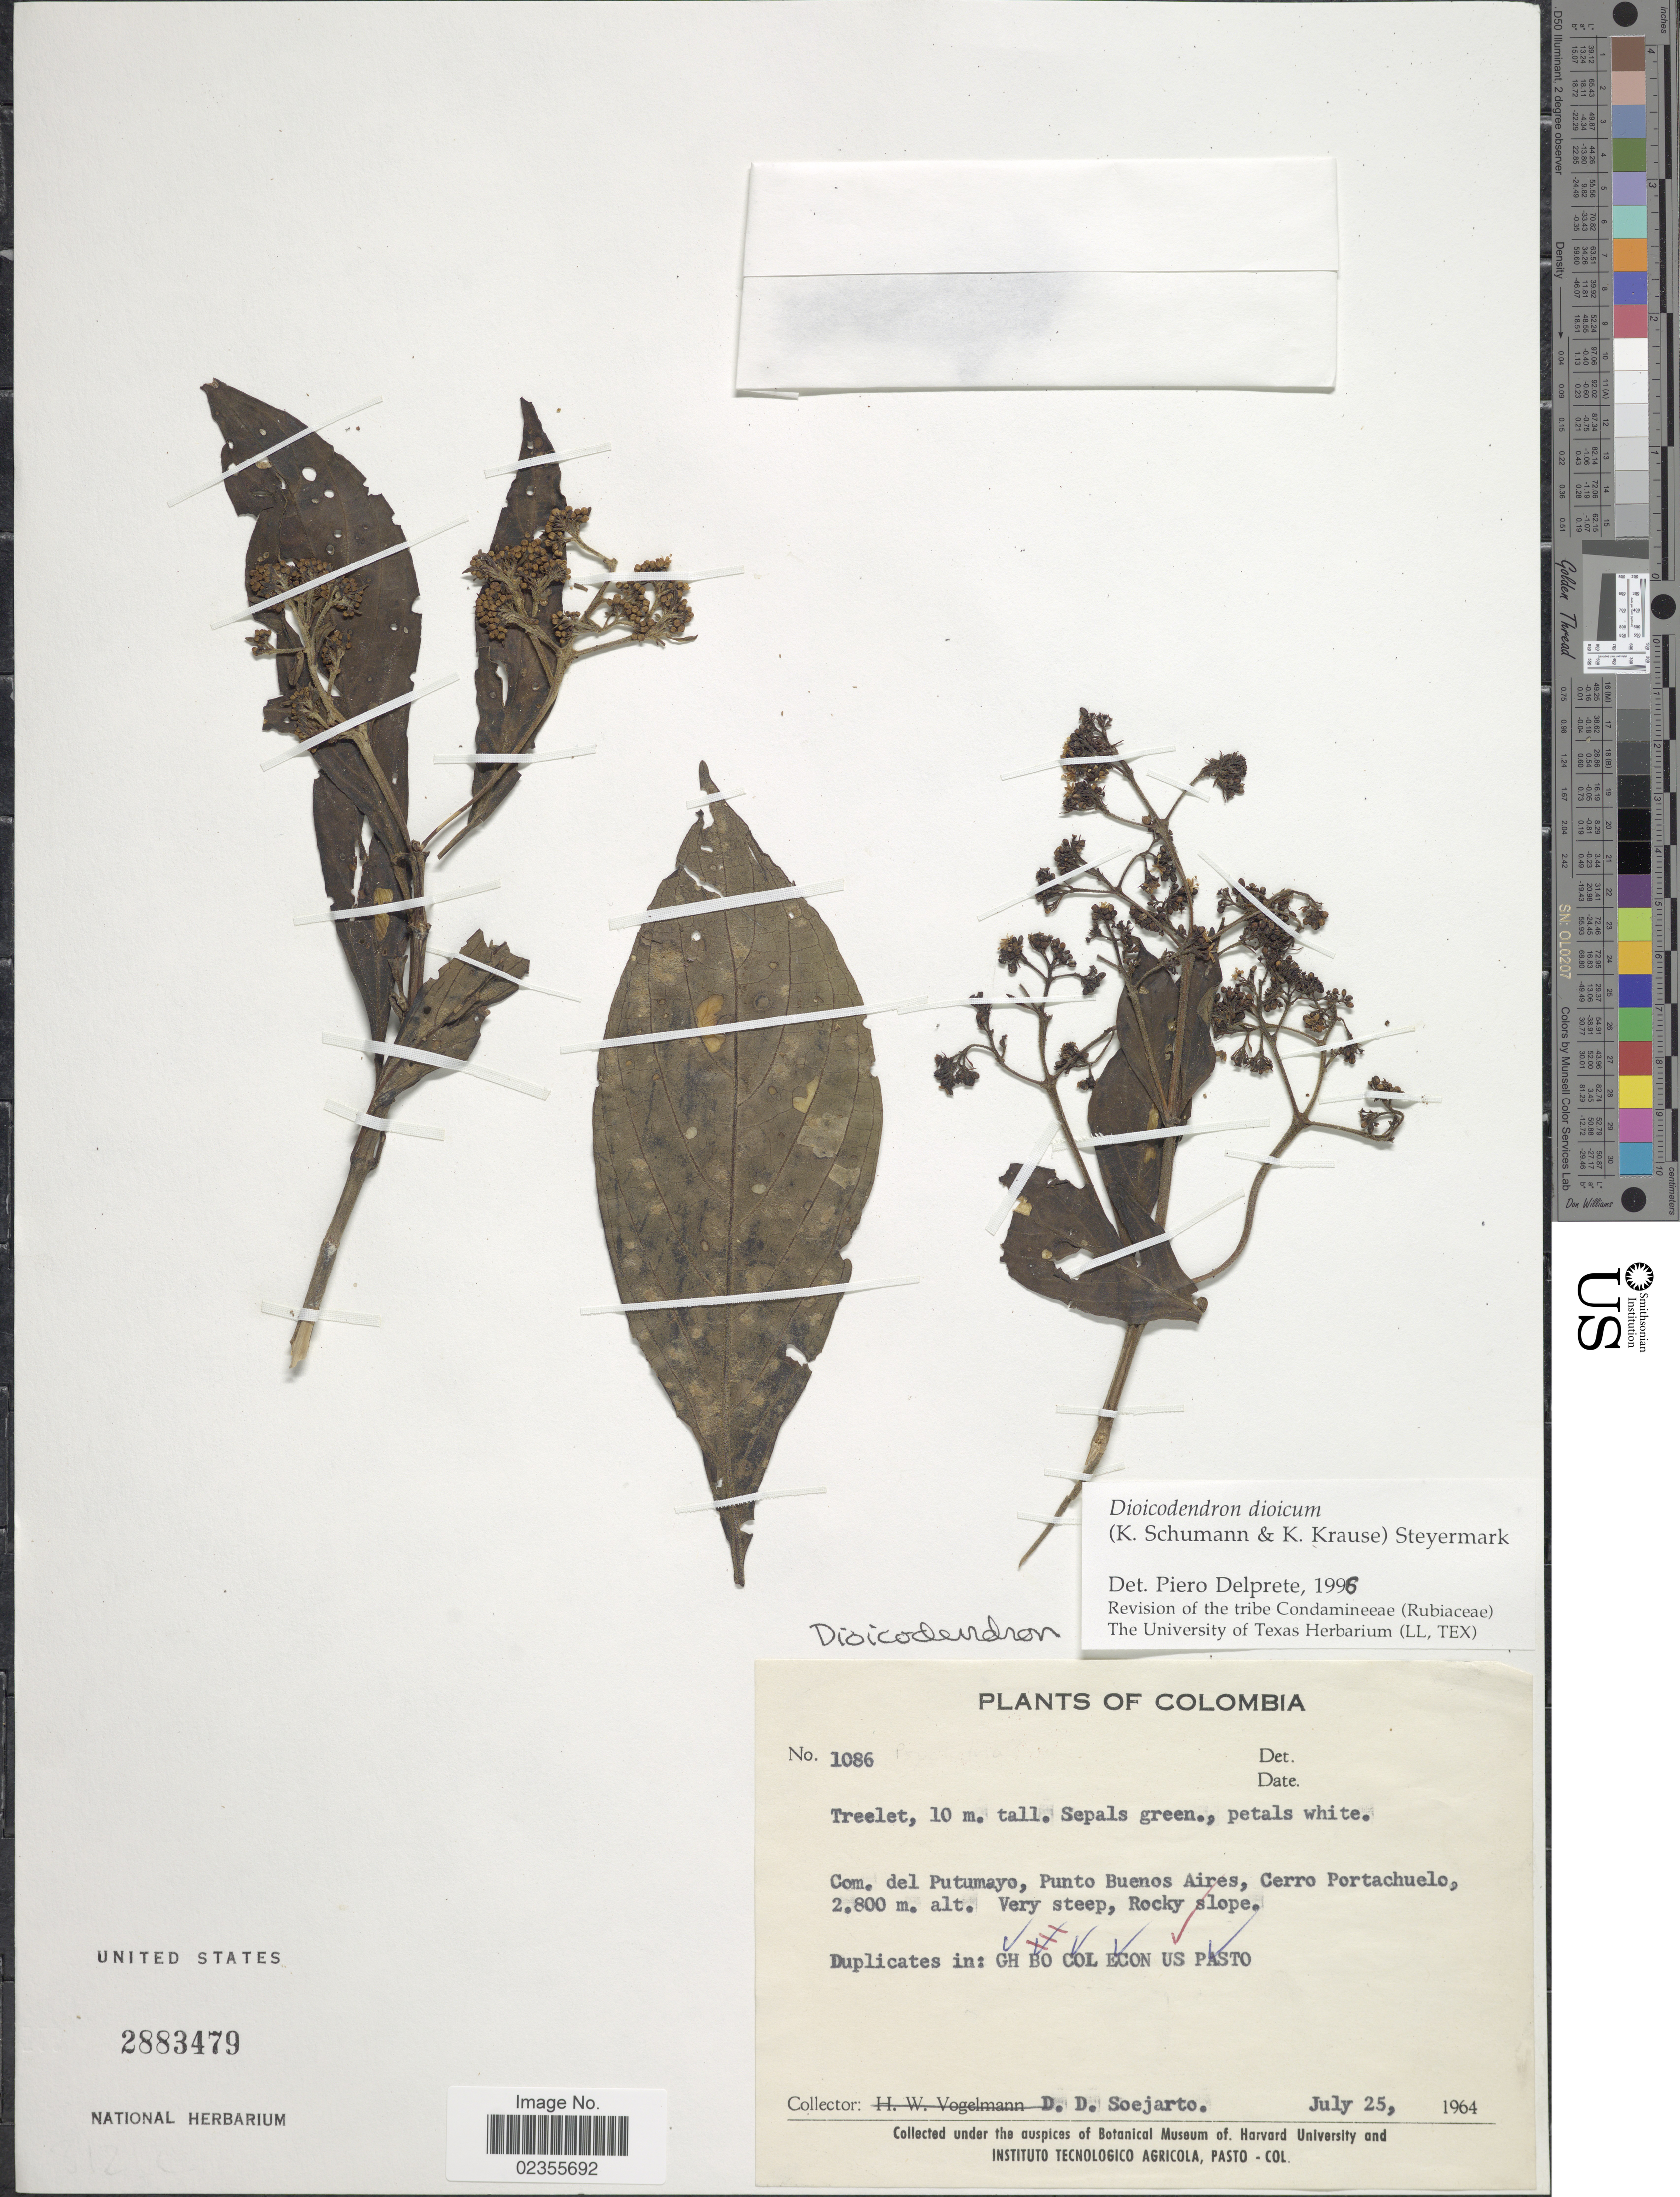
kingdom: Plantae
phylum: Tracheophyta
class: Magnoliopsida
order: Gentianales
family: Rubiaceae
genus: Dioicodendron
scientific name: Dioicodendron dioicum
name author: (K. Schum. & Krause) Steyerm.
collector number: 1086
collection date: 1964-07-25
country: Colombia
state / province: Putumayo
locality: Punto Buenos Aires, Cerro Portachuelo, very steep, rocky slope.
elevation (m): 2800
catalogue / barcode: US 2883479